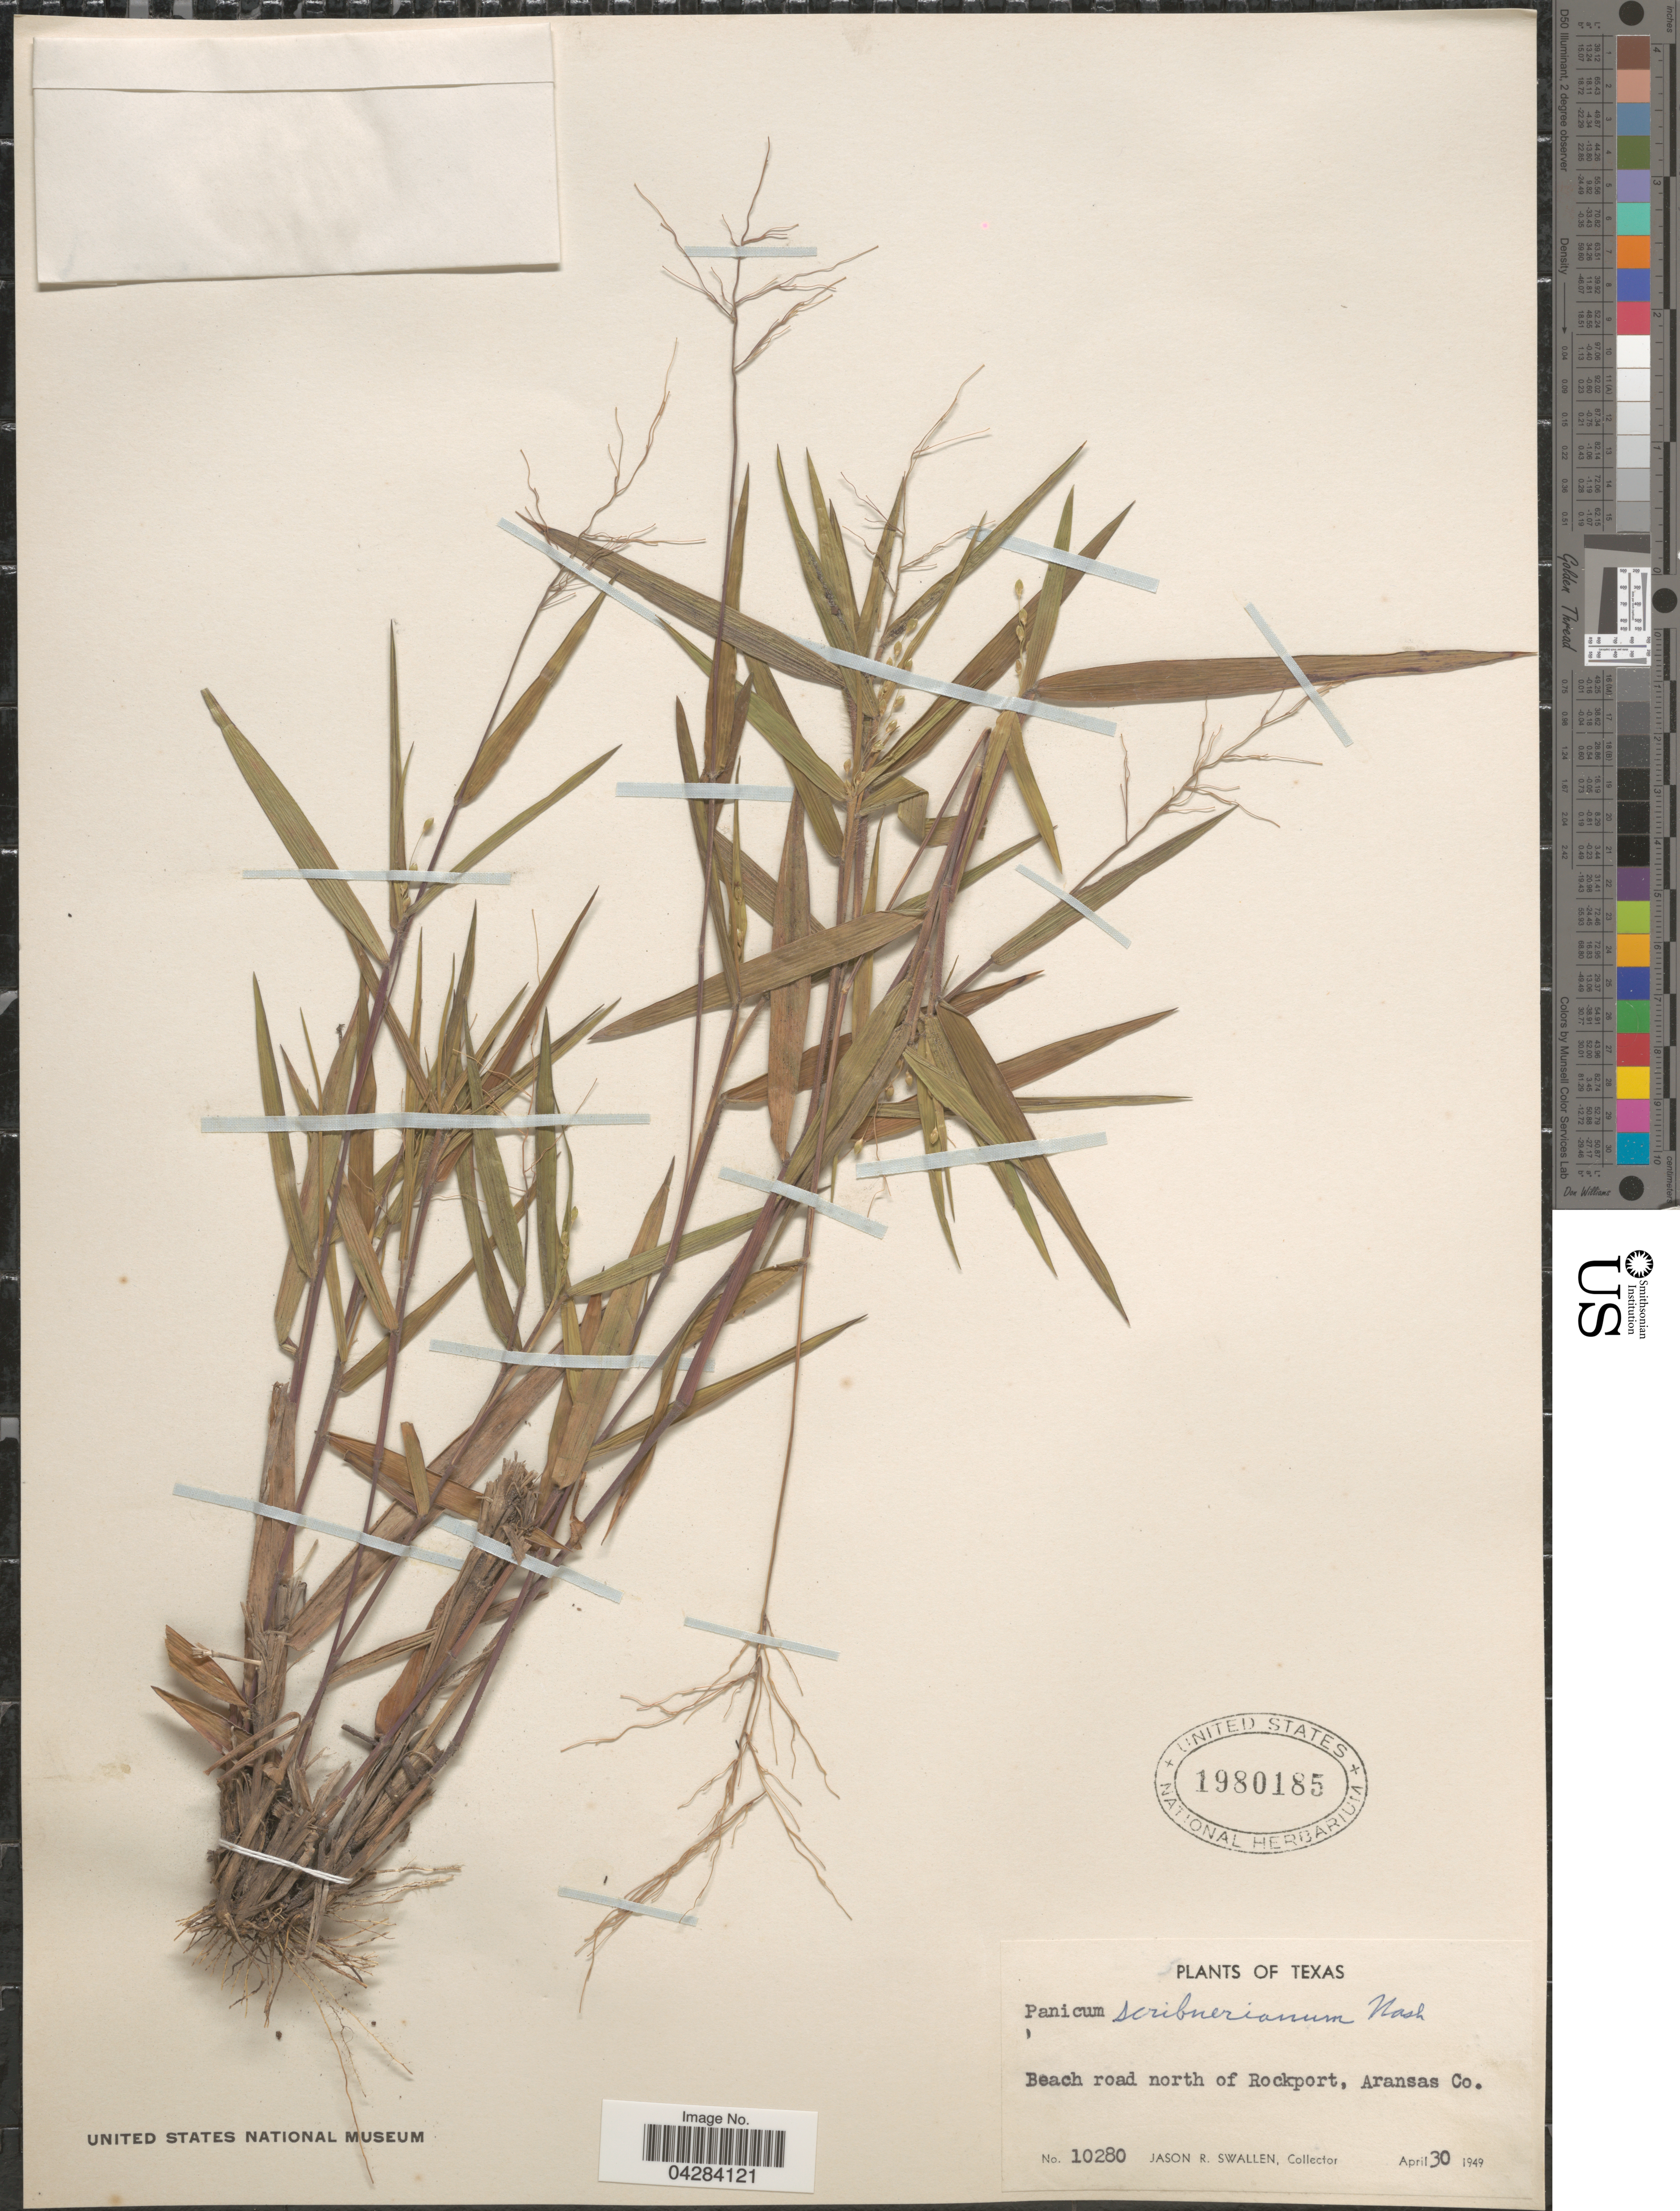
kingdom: Plantae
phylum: Tracheophyta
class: Liliopsida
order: Poales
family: Poaceae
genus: Dichanthelium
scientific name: Dichanthelium oligosanthes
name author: (Schult.) Gould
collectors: J. R. Swallen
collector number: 10280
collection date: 1949-04-30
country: United States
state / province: Texas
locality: Beach road north of Rockport, Aransas Co.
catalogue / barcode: US 1980185